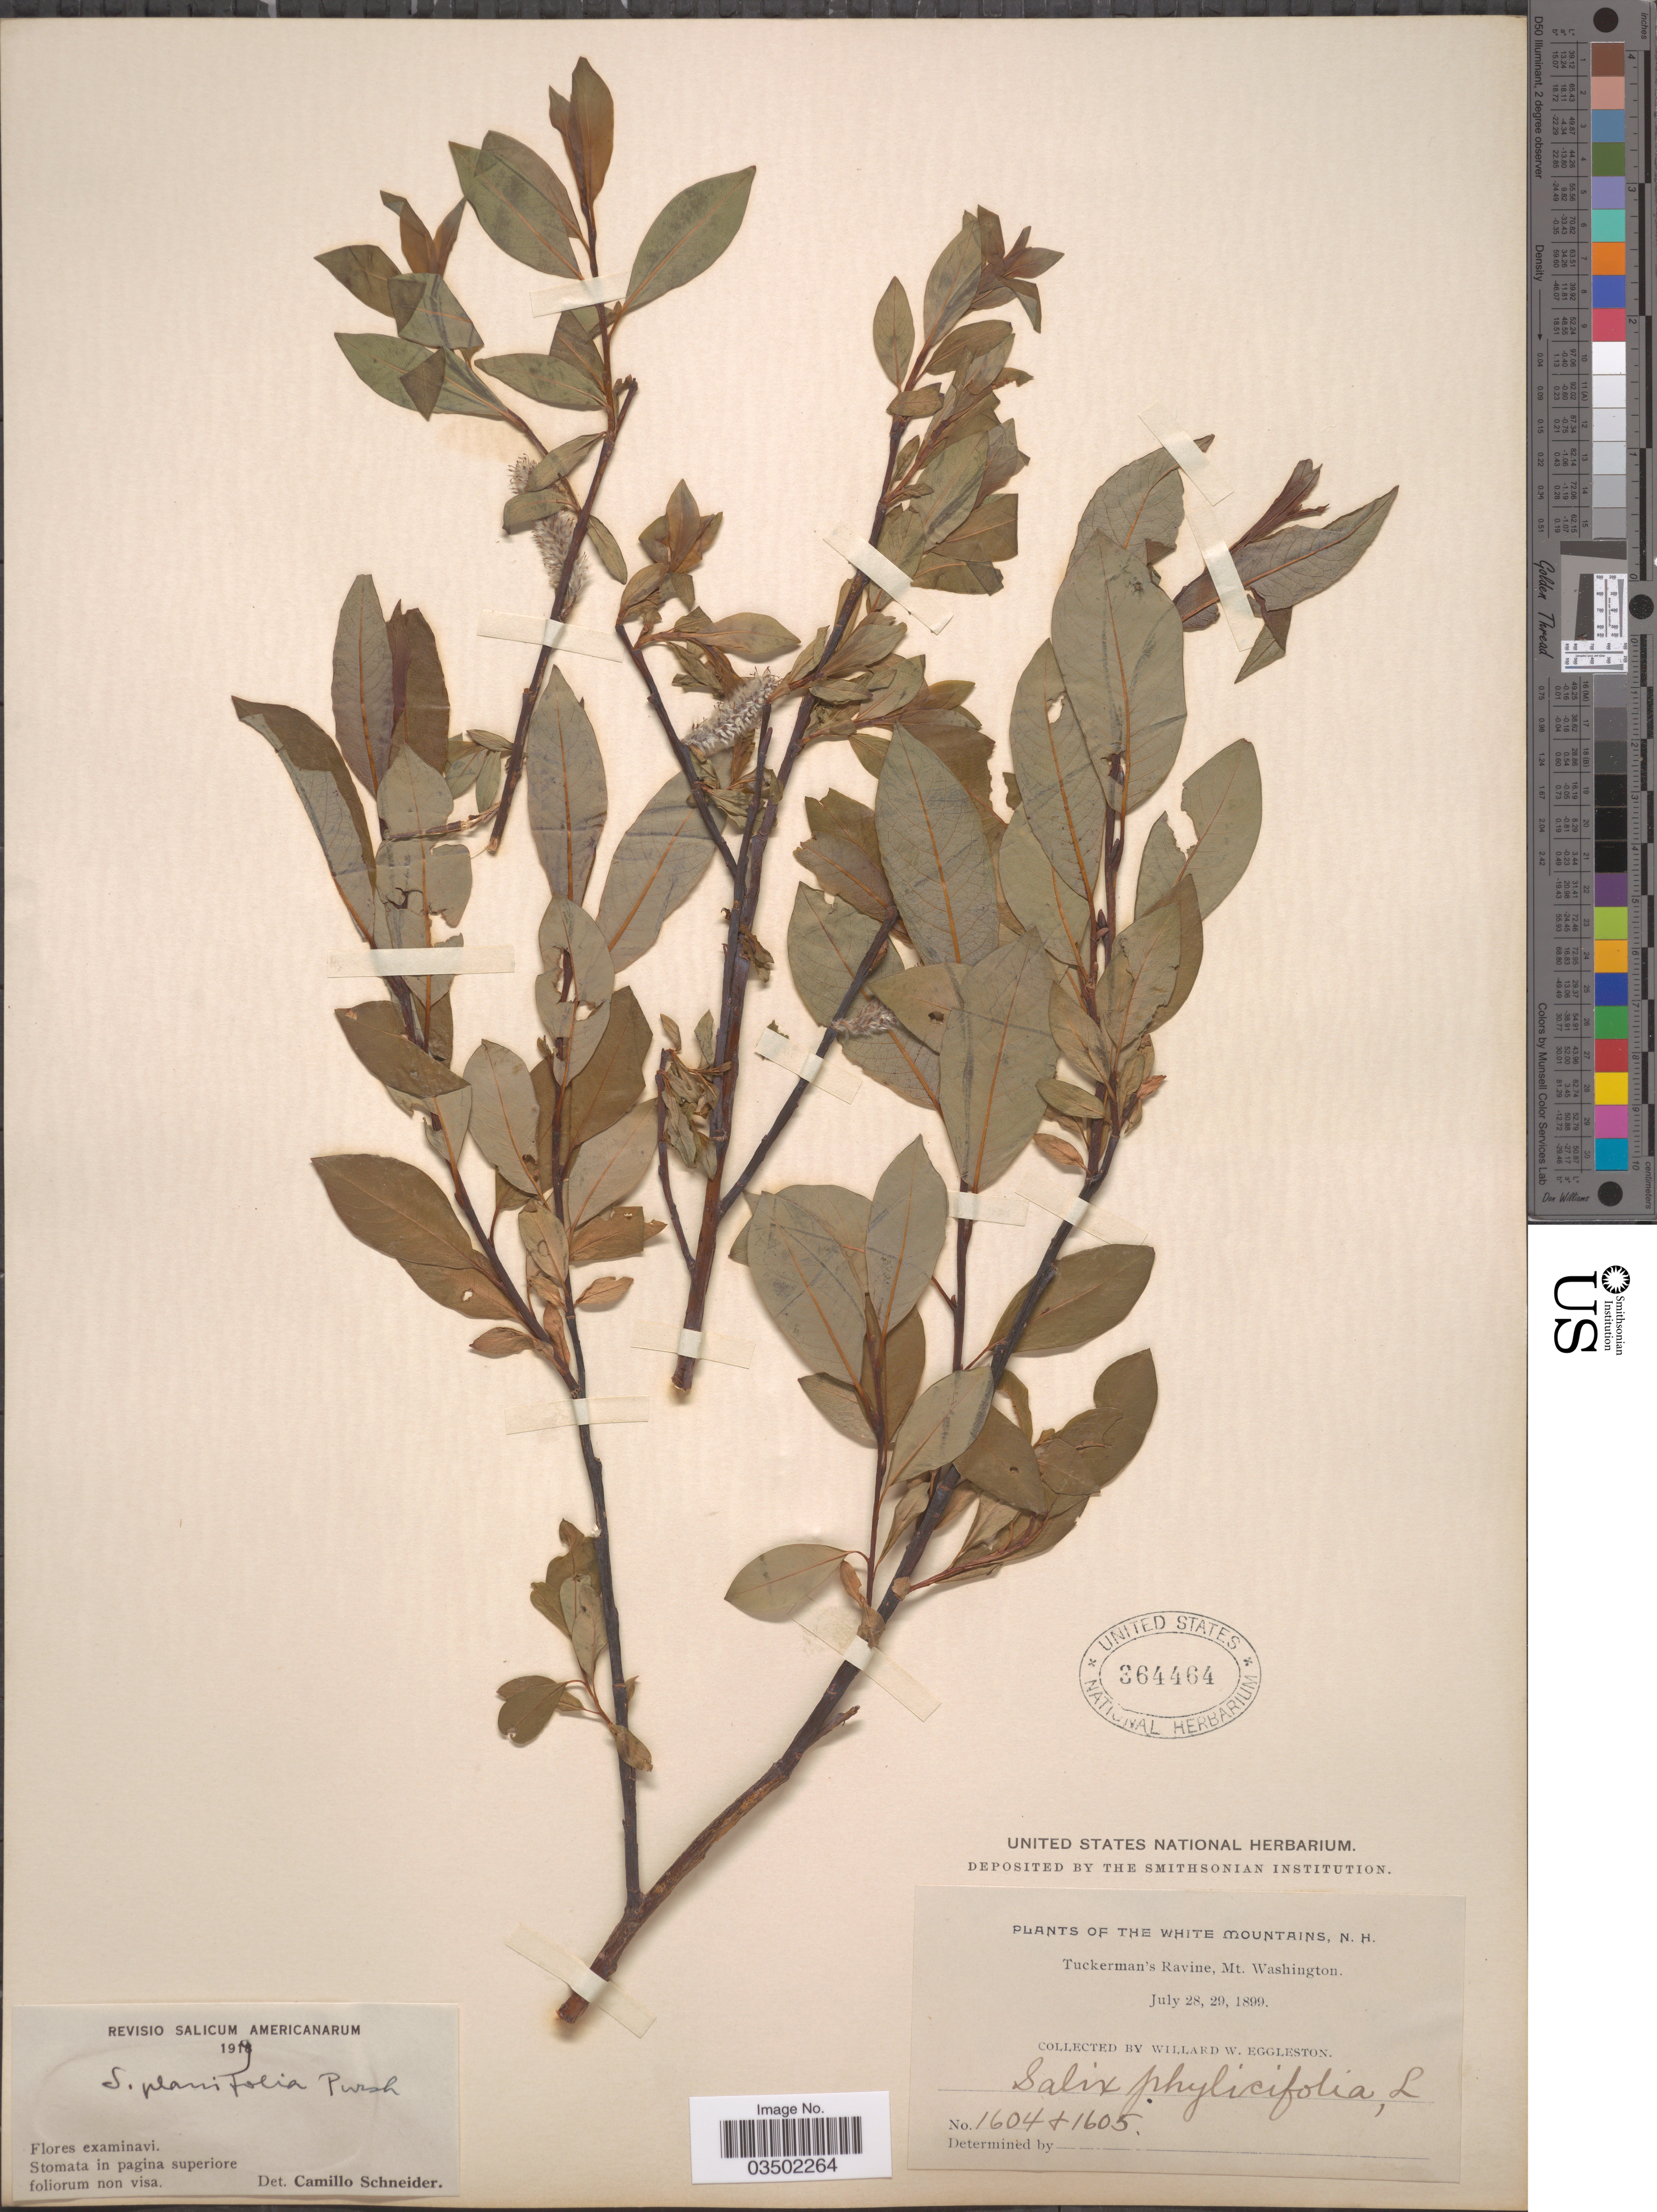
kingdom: Plantae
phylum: Tracheophyta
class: Magnoliopsida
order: Malpighiales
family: Salicaceae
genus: Salix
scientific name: Salix planifolia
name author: Pursh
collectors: W. W. Eggleston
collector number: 1604/1605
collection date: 1899-07-28/1899-07-29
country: United States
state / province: New Hampshire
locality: White Mountains. Tuckerman's Ravine, Mt. Washington.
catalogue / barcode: US 364464